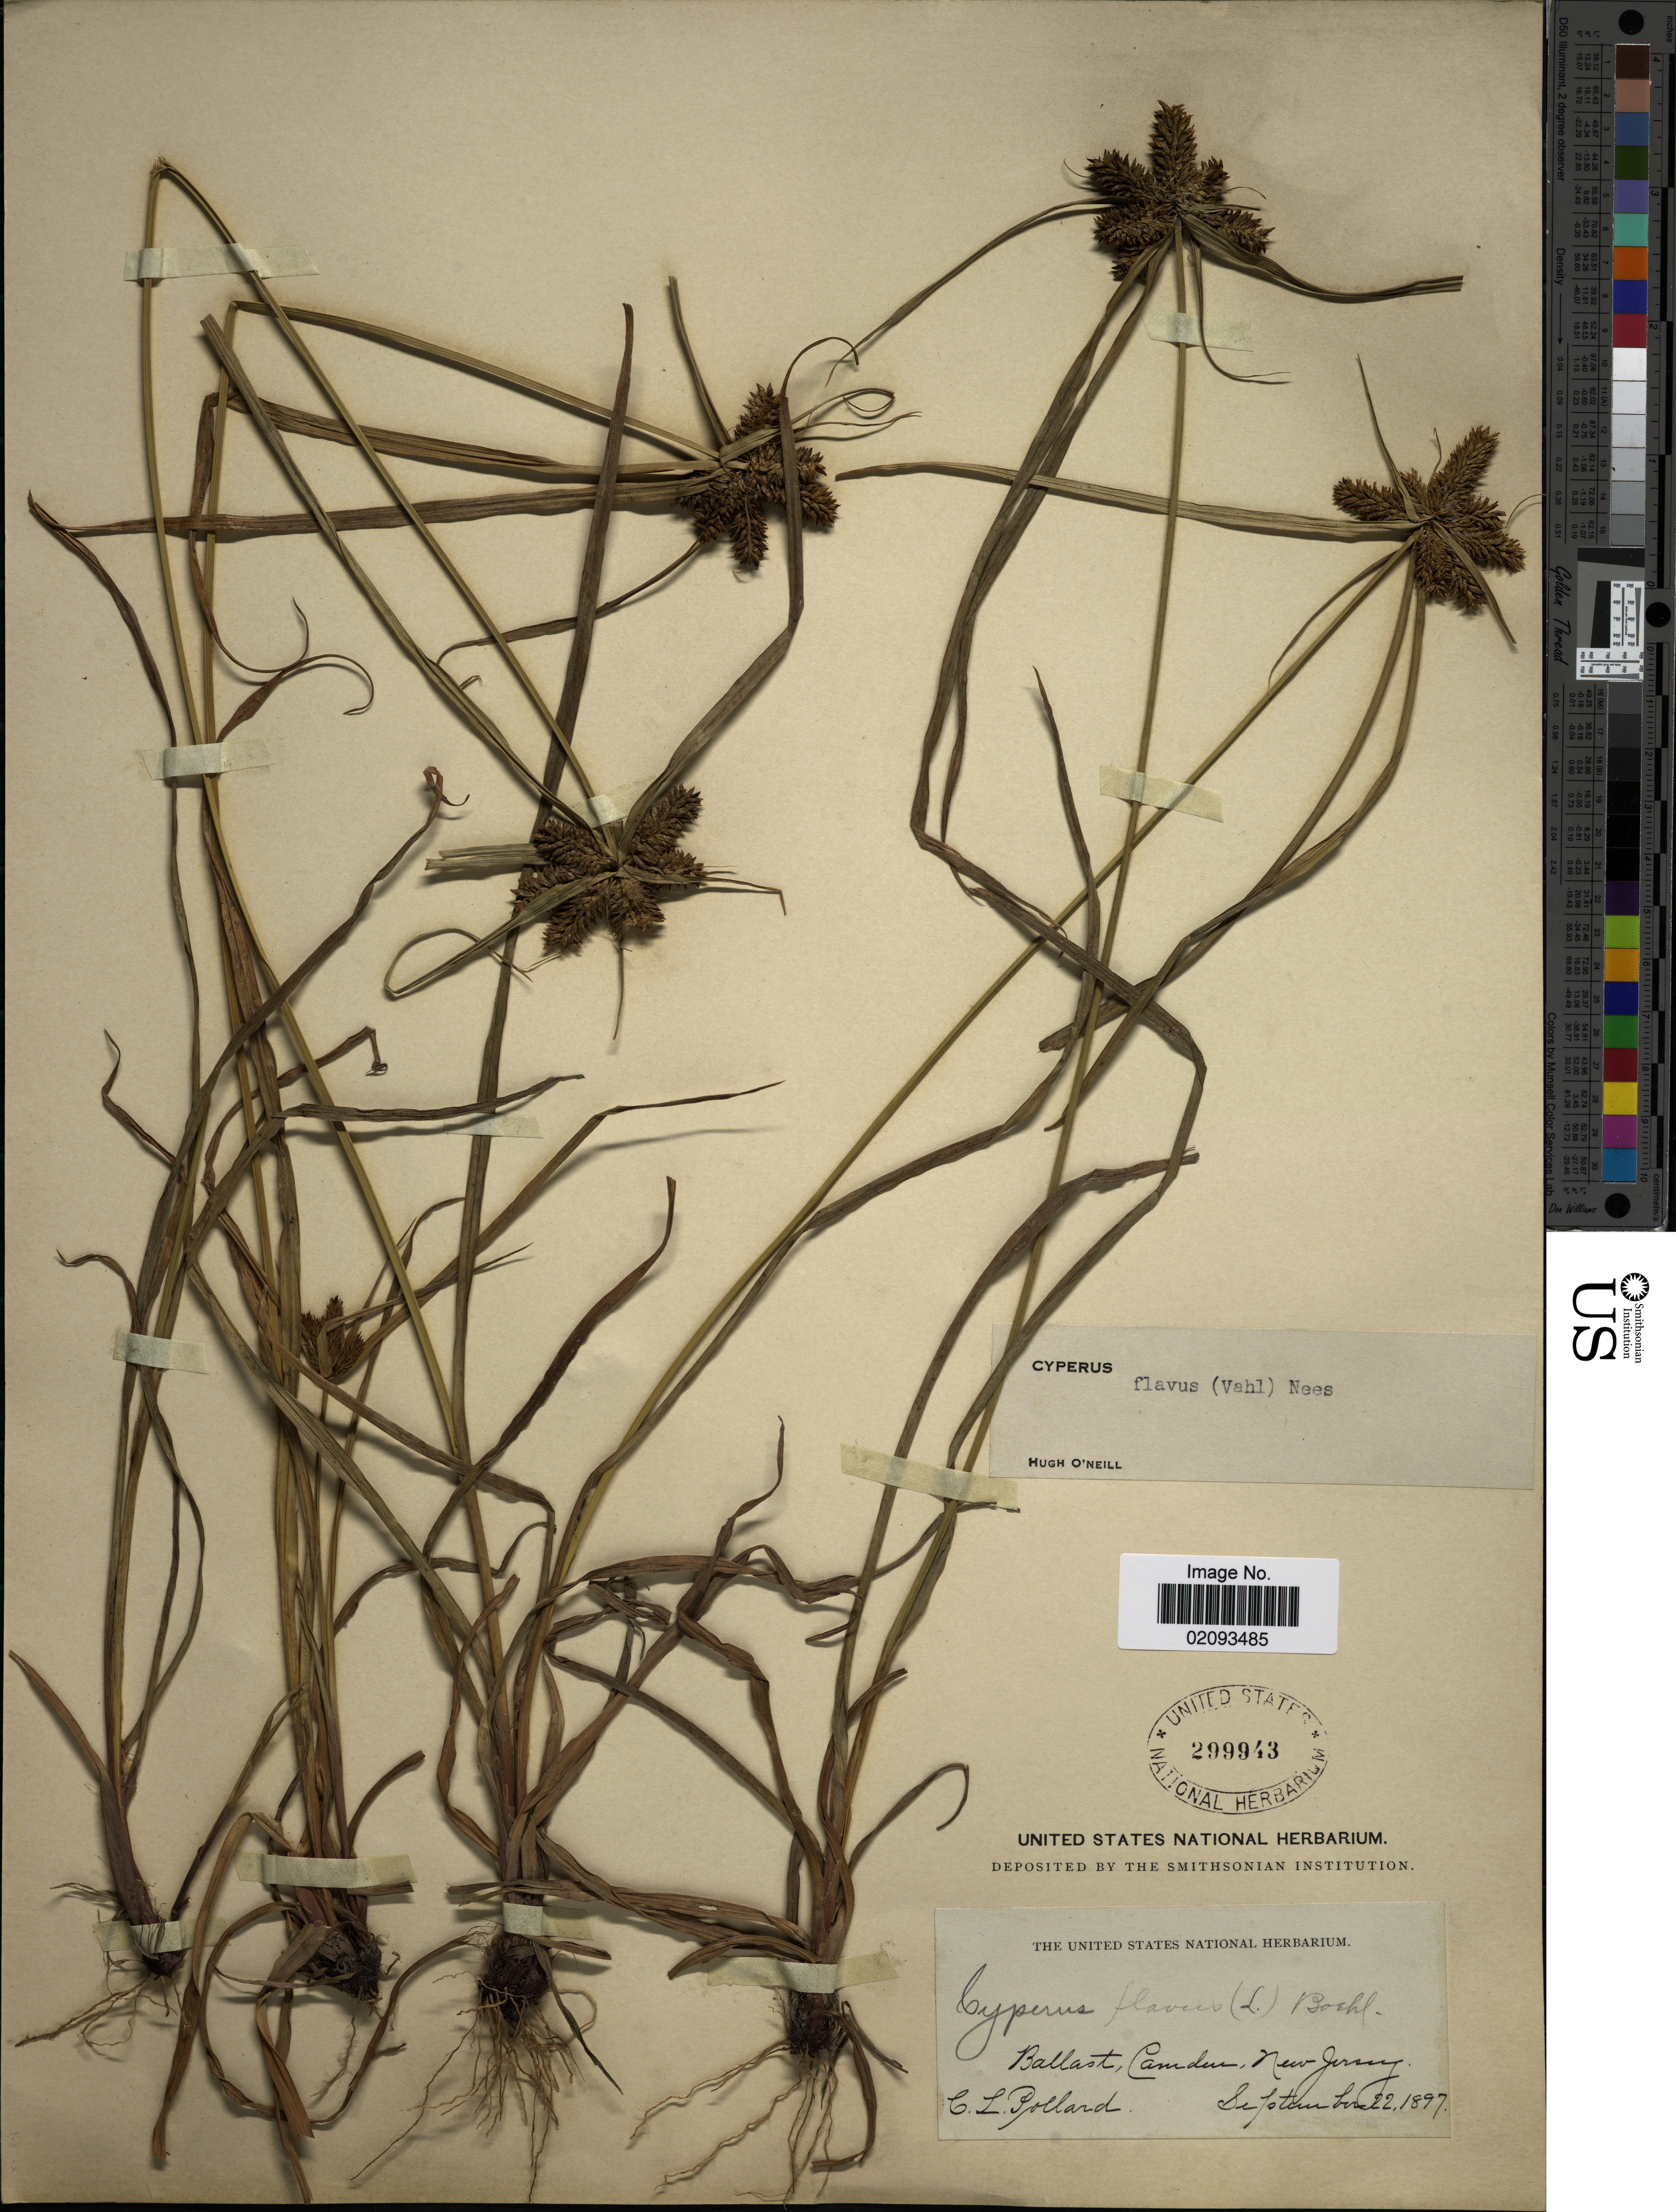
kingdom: Plantae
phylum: Tracheophyta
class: Liliopsida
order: Poales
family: Cyperaceae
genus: Cyperus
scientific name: Cyperus aggregatus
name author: (Willd.) Endl.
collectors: C. L. Pollard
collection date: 1897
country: United States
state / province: New Jersey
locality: Ballast, Camden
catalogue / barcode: US 299943